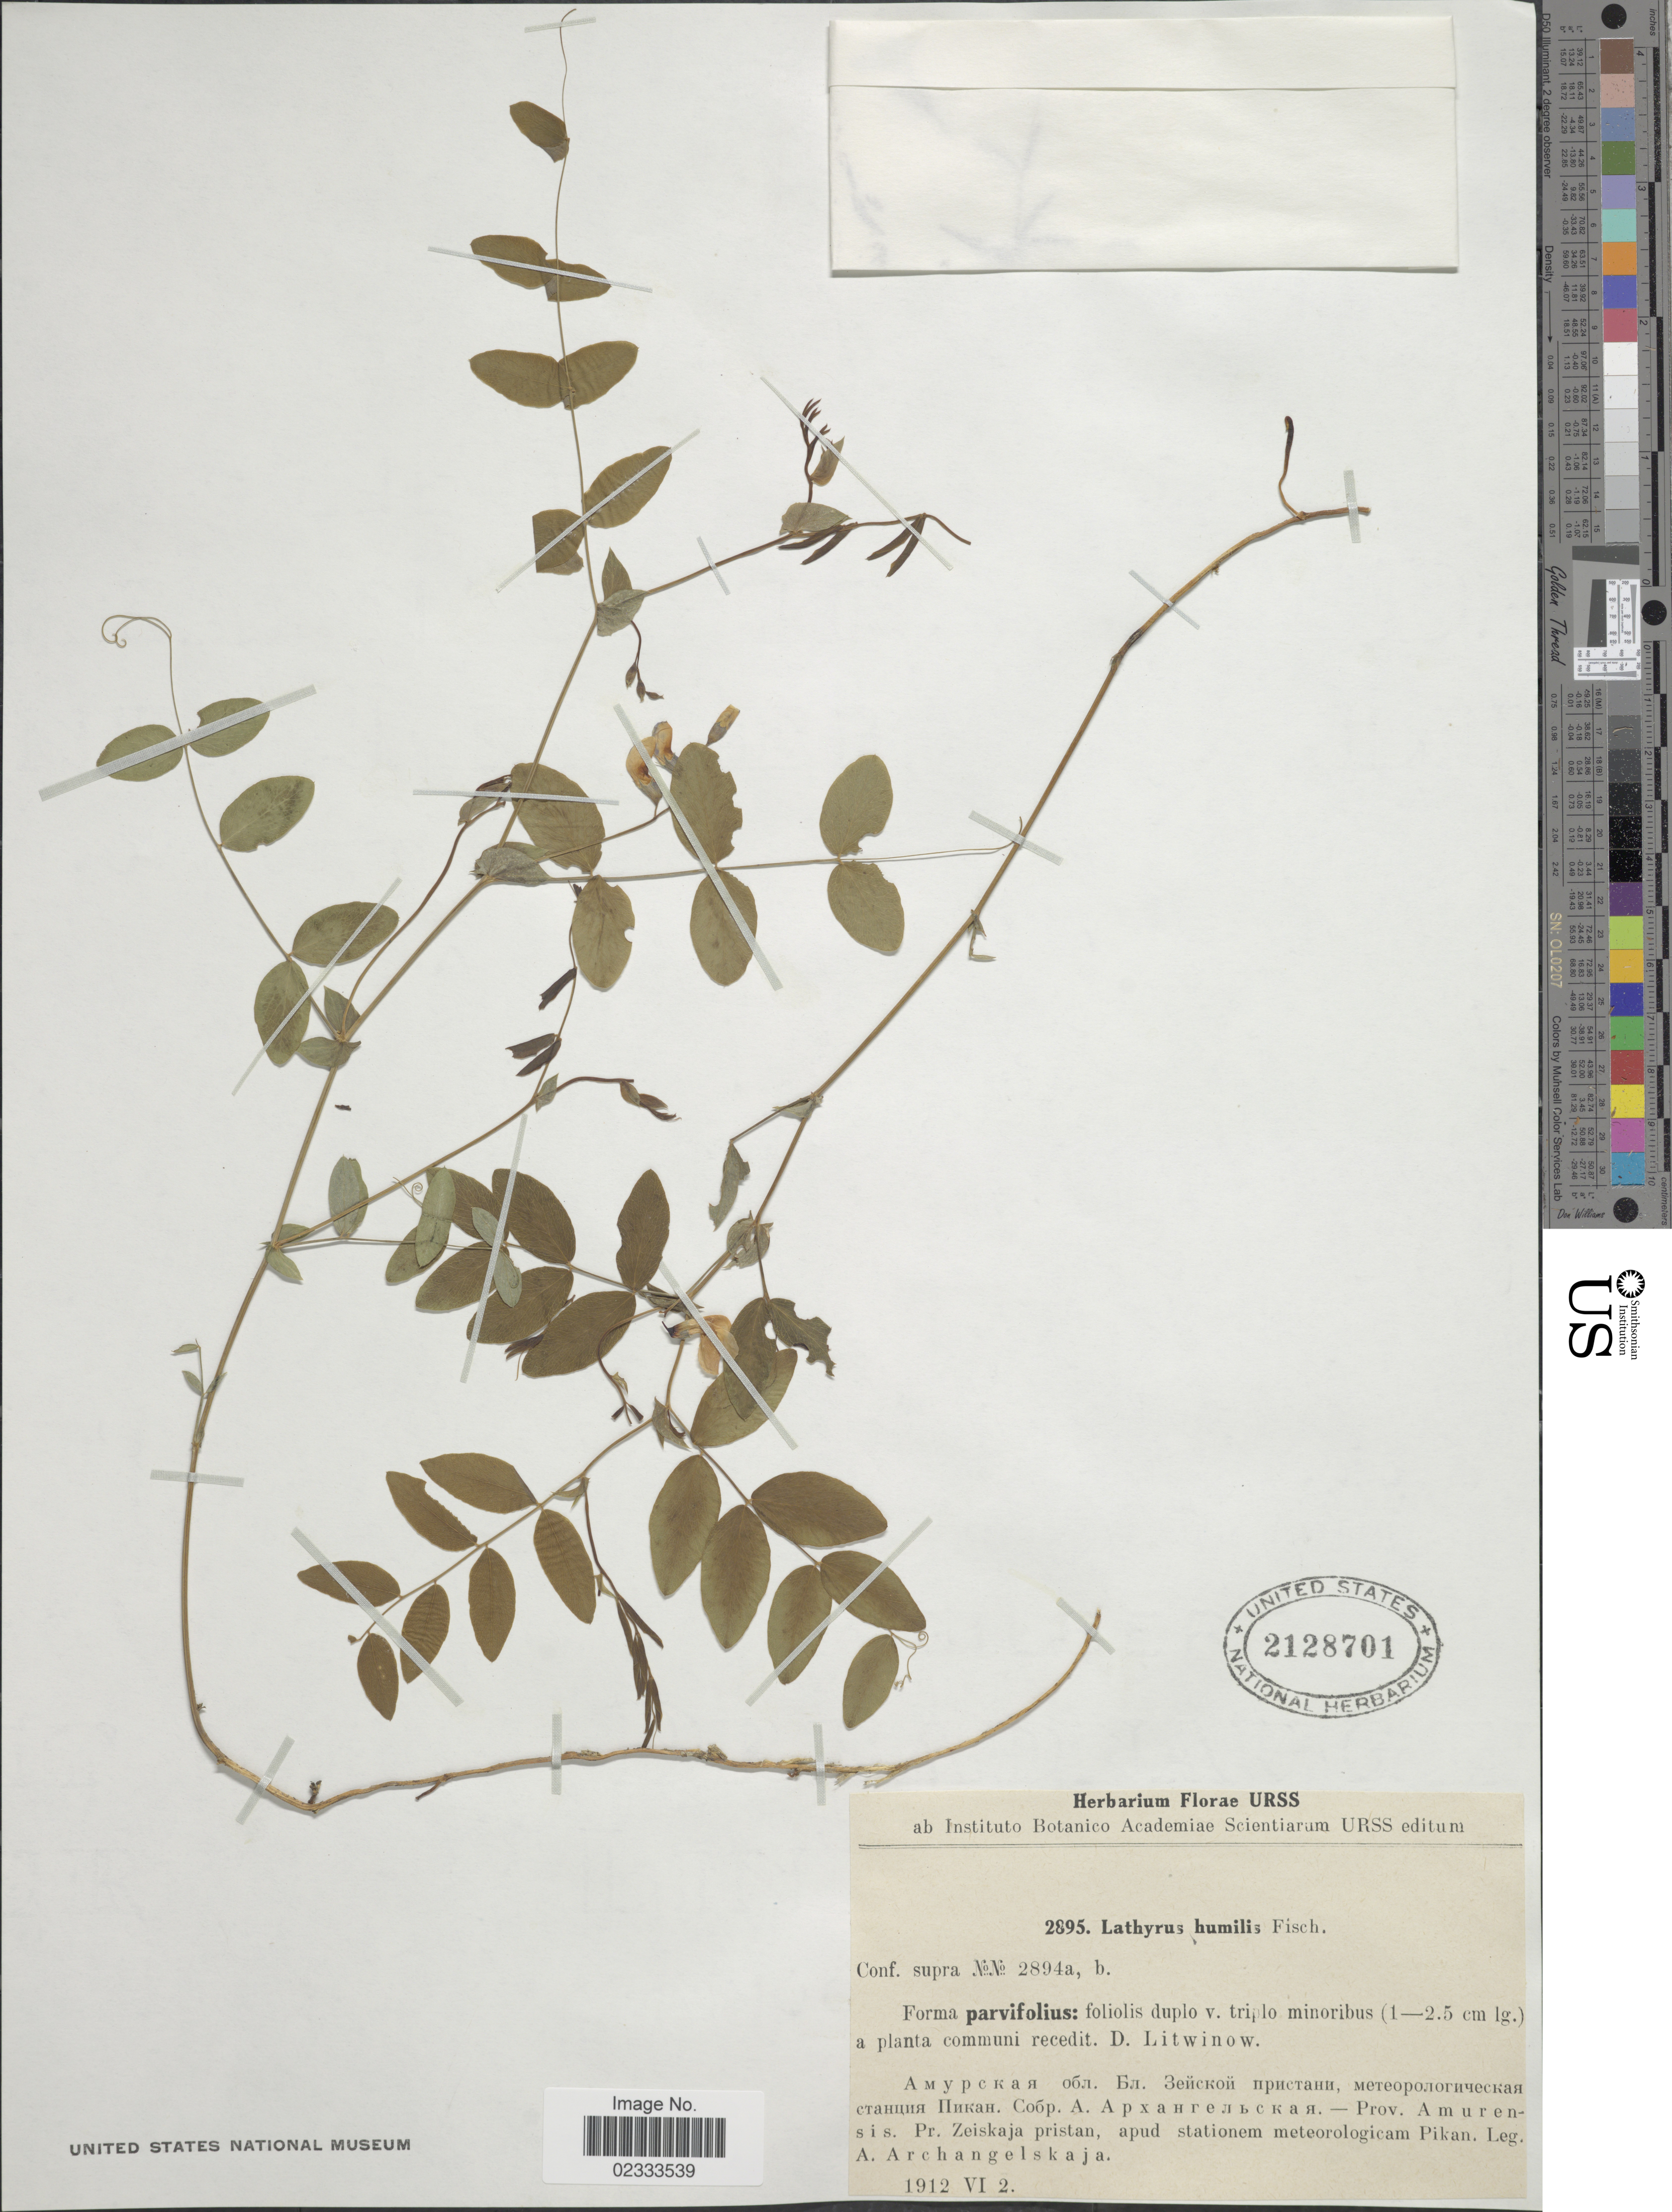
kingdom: Plantae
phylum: Tracheophyta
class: Magnoliopsida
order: Fabales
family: Fabaceae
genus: Lathyrus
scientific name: Lathyrus humilis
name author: (Ser.) Spreng.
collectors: A. Archangelskaja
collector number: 2895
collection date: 1912-06-02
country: Russian Federation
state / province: Amur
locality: Prov. Amurensis. Pr. Zeiskaja pristan, apud stationem meteorologicam Pikan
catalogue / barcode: US 2128701